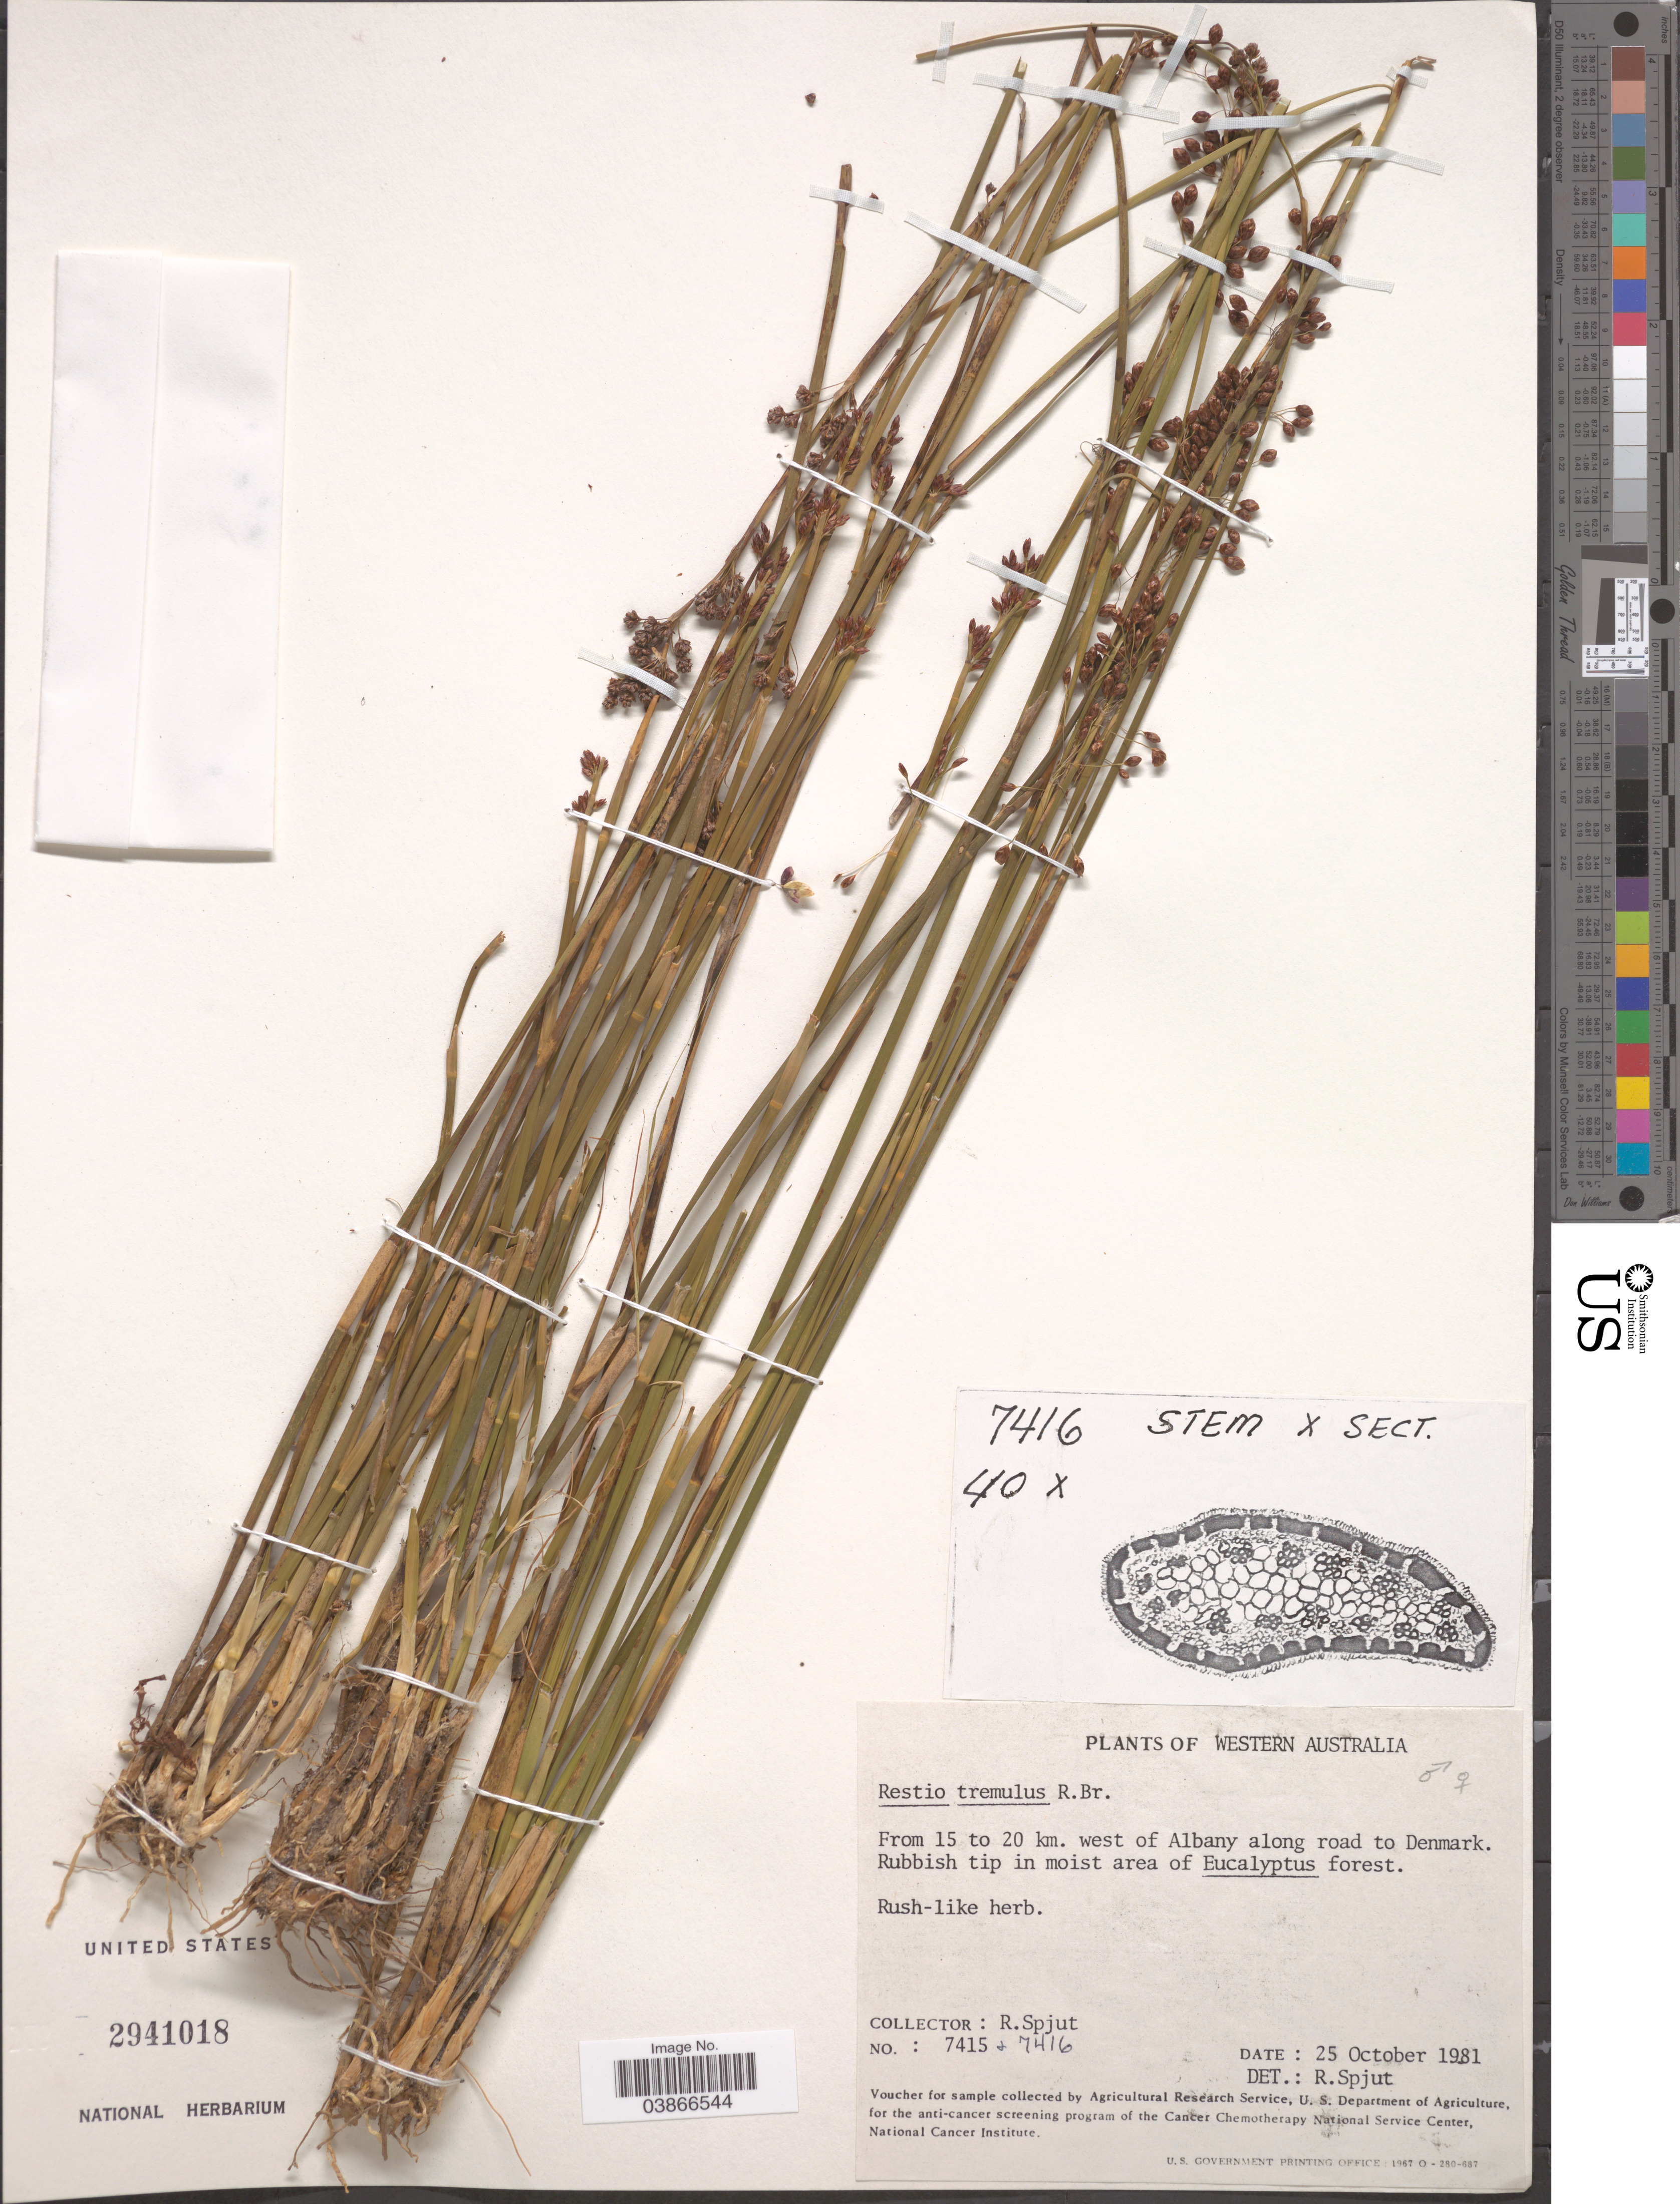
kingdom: Plantae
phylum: Tracheophyta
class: Liliopsida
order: Poales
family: Restionaceae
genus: Tremulina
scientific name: Tremulina tremula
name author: (R. Br.) B.G. Briggs & L.A.S. Johnson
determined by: Strong, Mark T., (BOT), Smithsonian Institution - National Museum of Natural History (UNITED STATES)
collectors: R. Spjut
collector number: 7415/7416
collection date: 1981-10-25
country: Australia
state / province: Western Australia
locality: From 15 to 20 km. west of Albany along road to Denmark.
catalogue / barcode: US 2941018